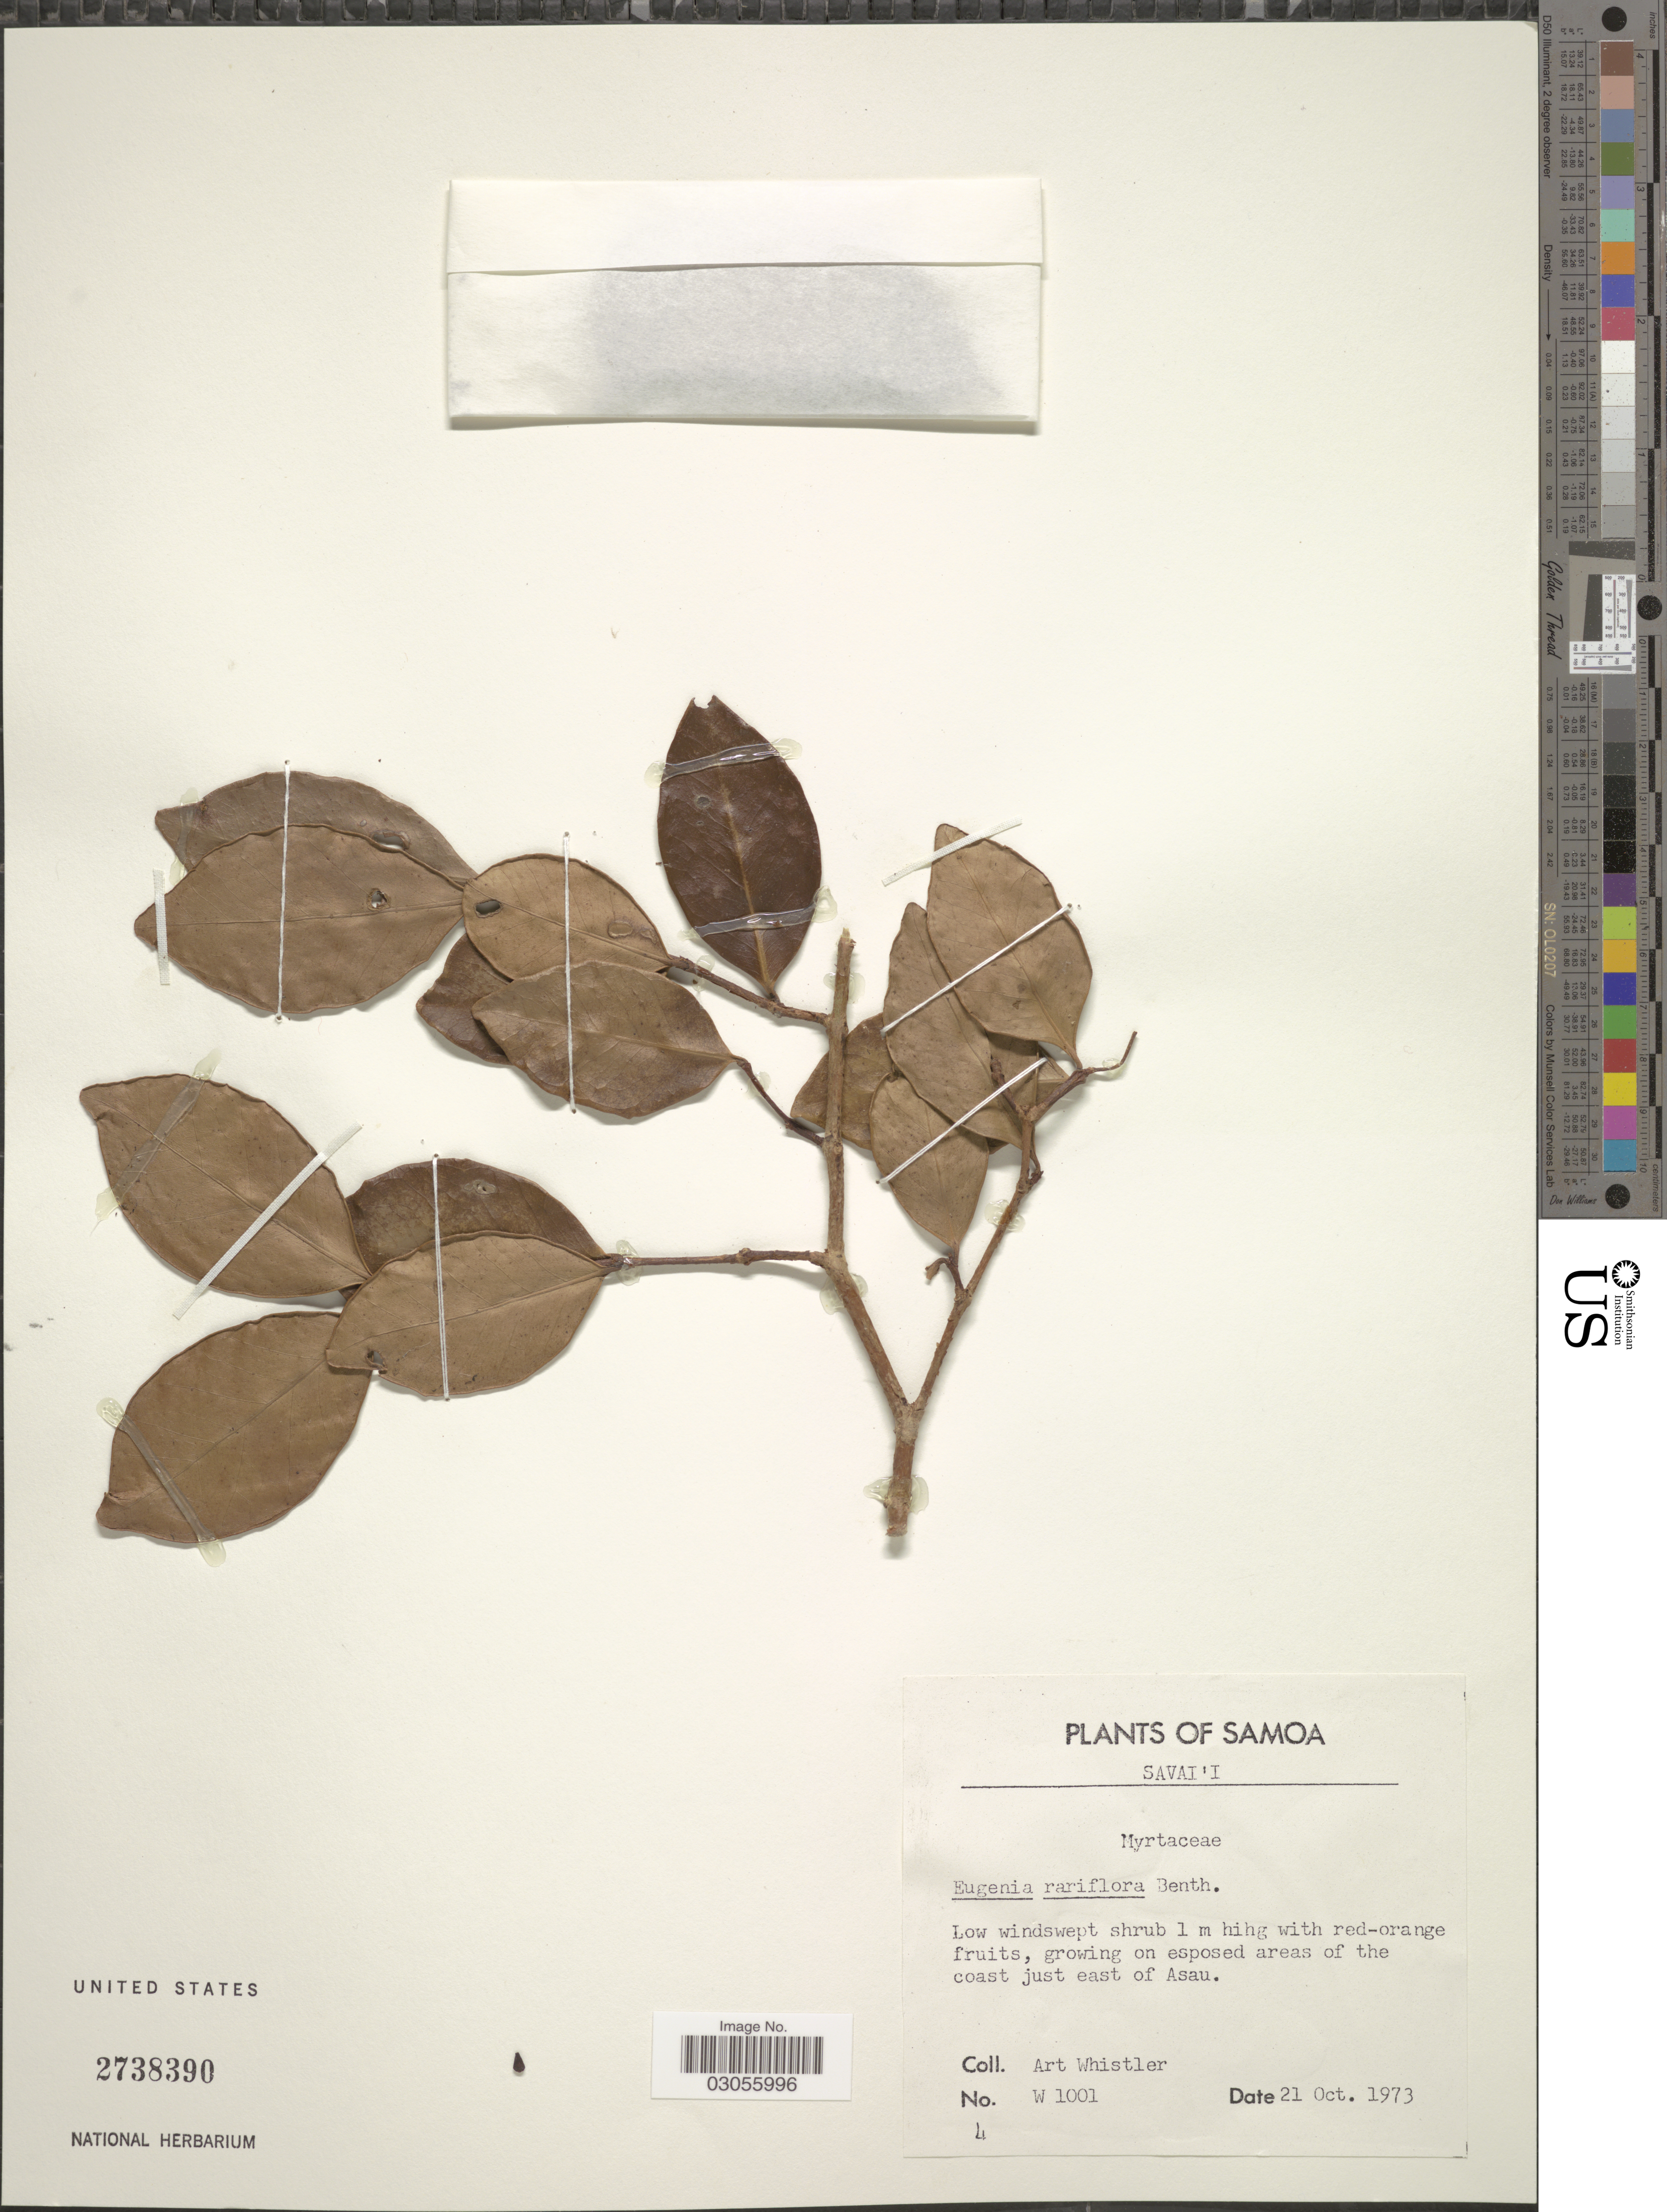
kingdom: Plantae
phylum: Tracheophyta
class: Magnoliopsida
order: Myrtales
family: Myrtaceae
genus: Eugenia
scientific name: Eugenia reinwardtiana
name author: (Blume) DC.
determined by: Strong, Mark T., (BOT), Smithsonian Institution - National Museum of Natural History (UNITED STATES)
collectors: A. Whistler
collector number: W 1001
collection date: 1973-10-21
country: Samoa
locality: Savai'i. Growing on esposed areas of the coast just east of Asau.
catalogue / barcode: US 2738390